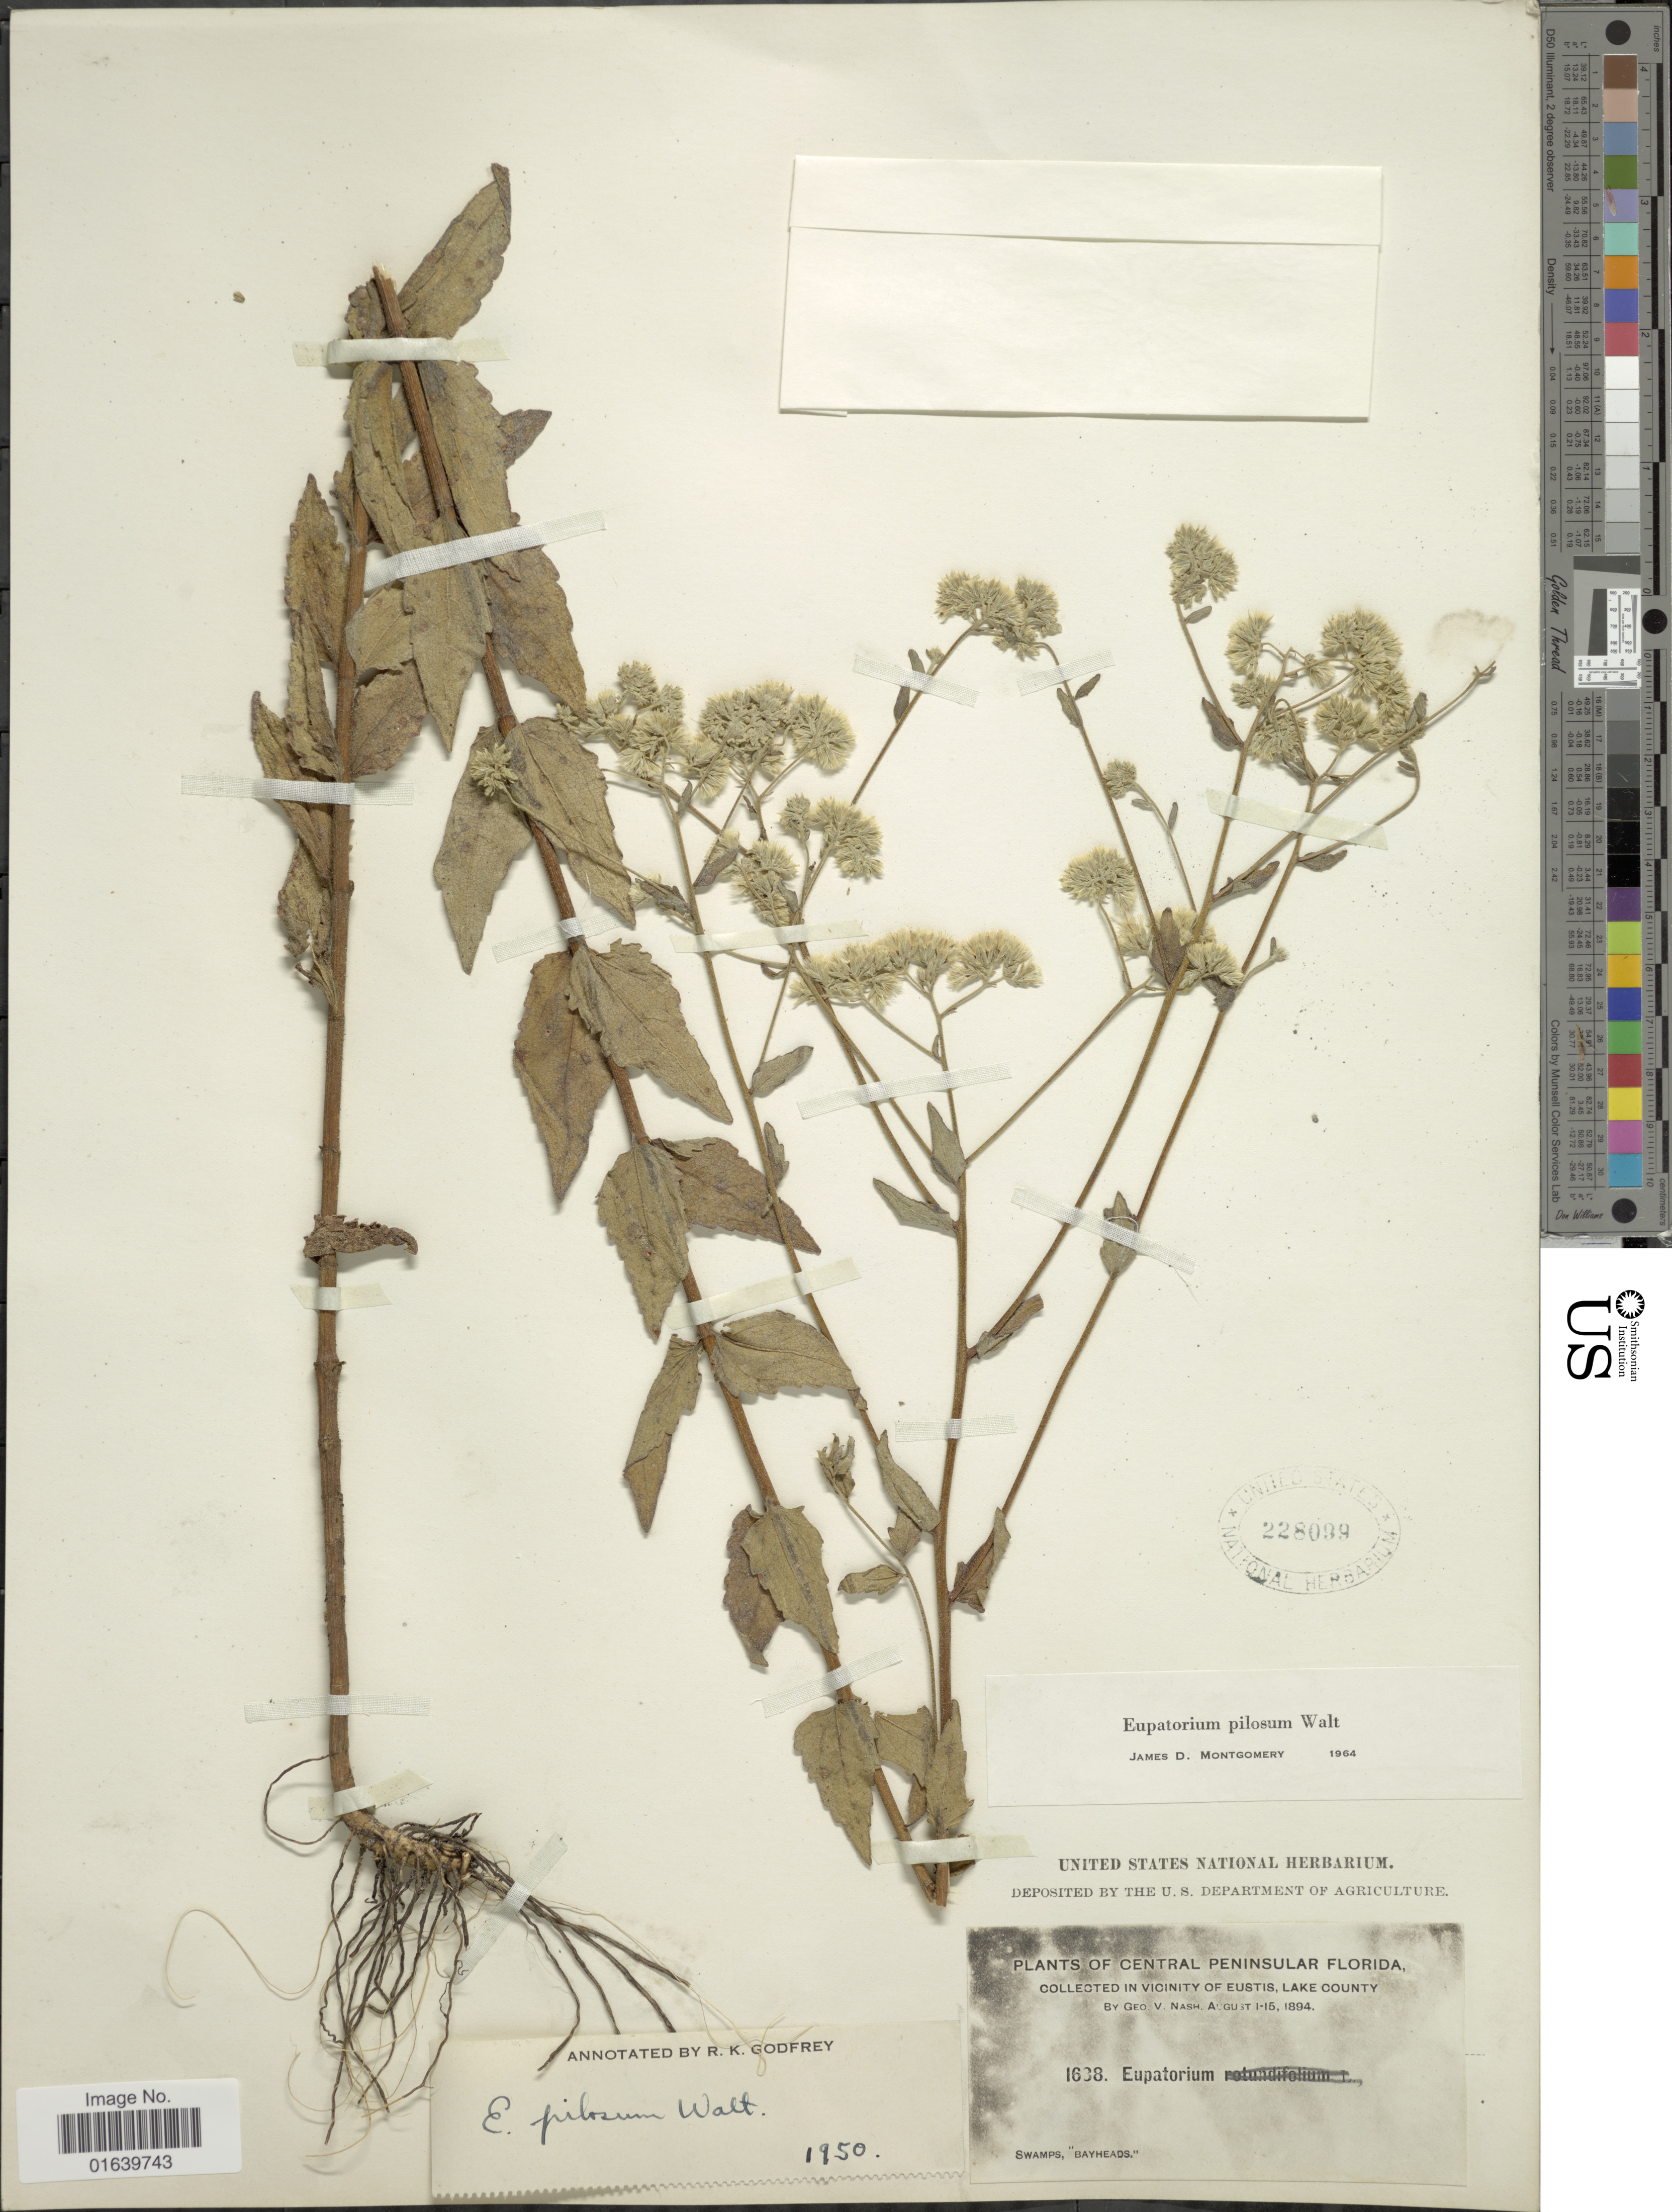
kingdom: Plantae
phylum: Tracheophyta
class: Magnoliopsida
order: Asterales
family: Asteraceae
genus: Eupatorium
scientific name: Eupatorium pilosum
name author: Walter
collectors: G. V. Nash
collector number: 1638*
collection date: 1894-08-01/1894-08-15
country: United States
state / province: Florida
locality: Central Peninsular Florida, in vicinity of Eustis, Lake County. Swamp, " Nayheads" .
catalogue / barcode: US 228099